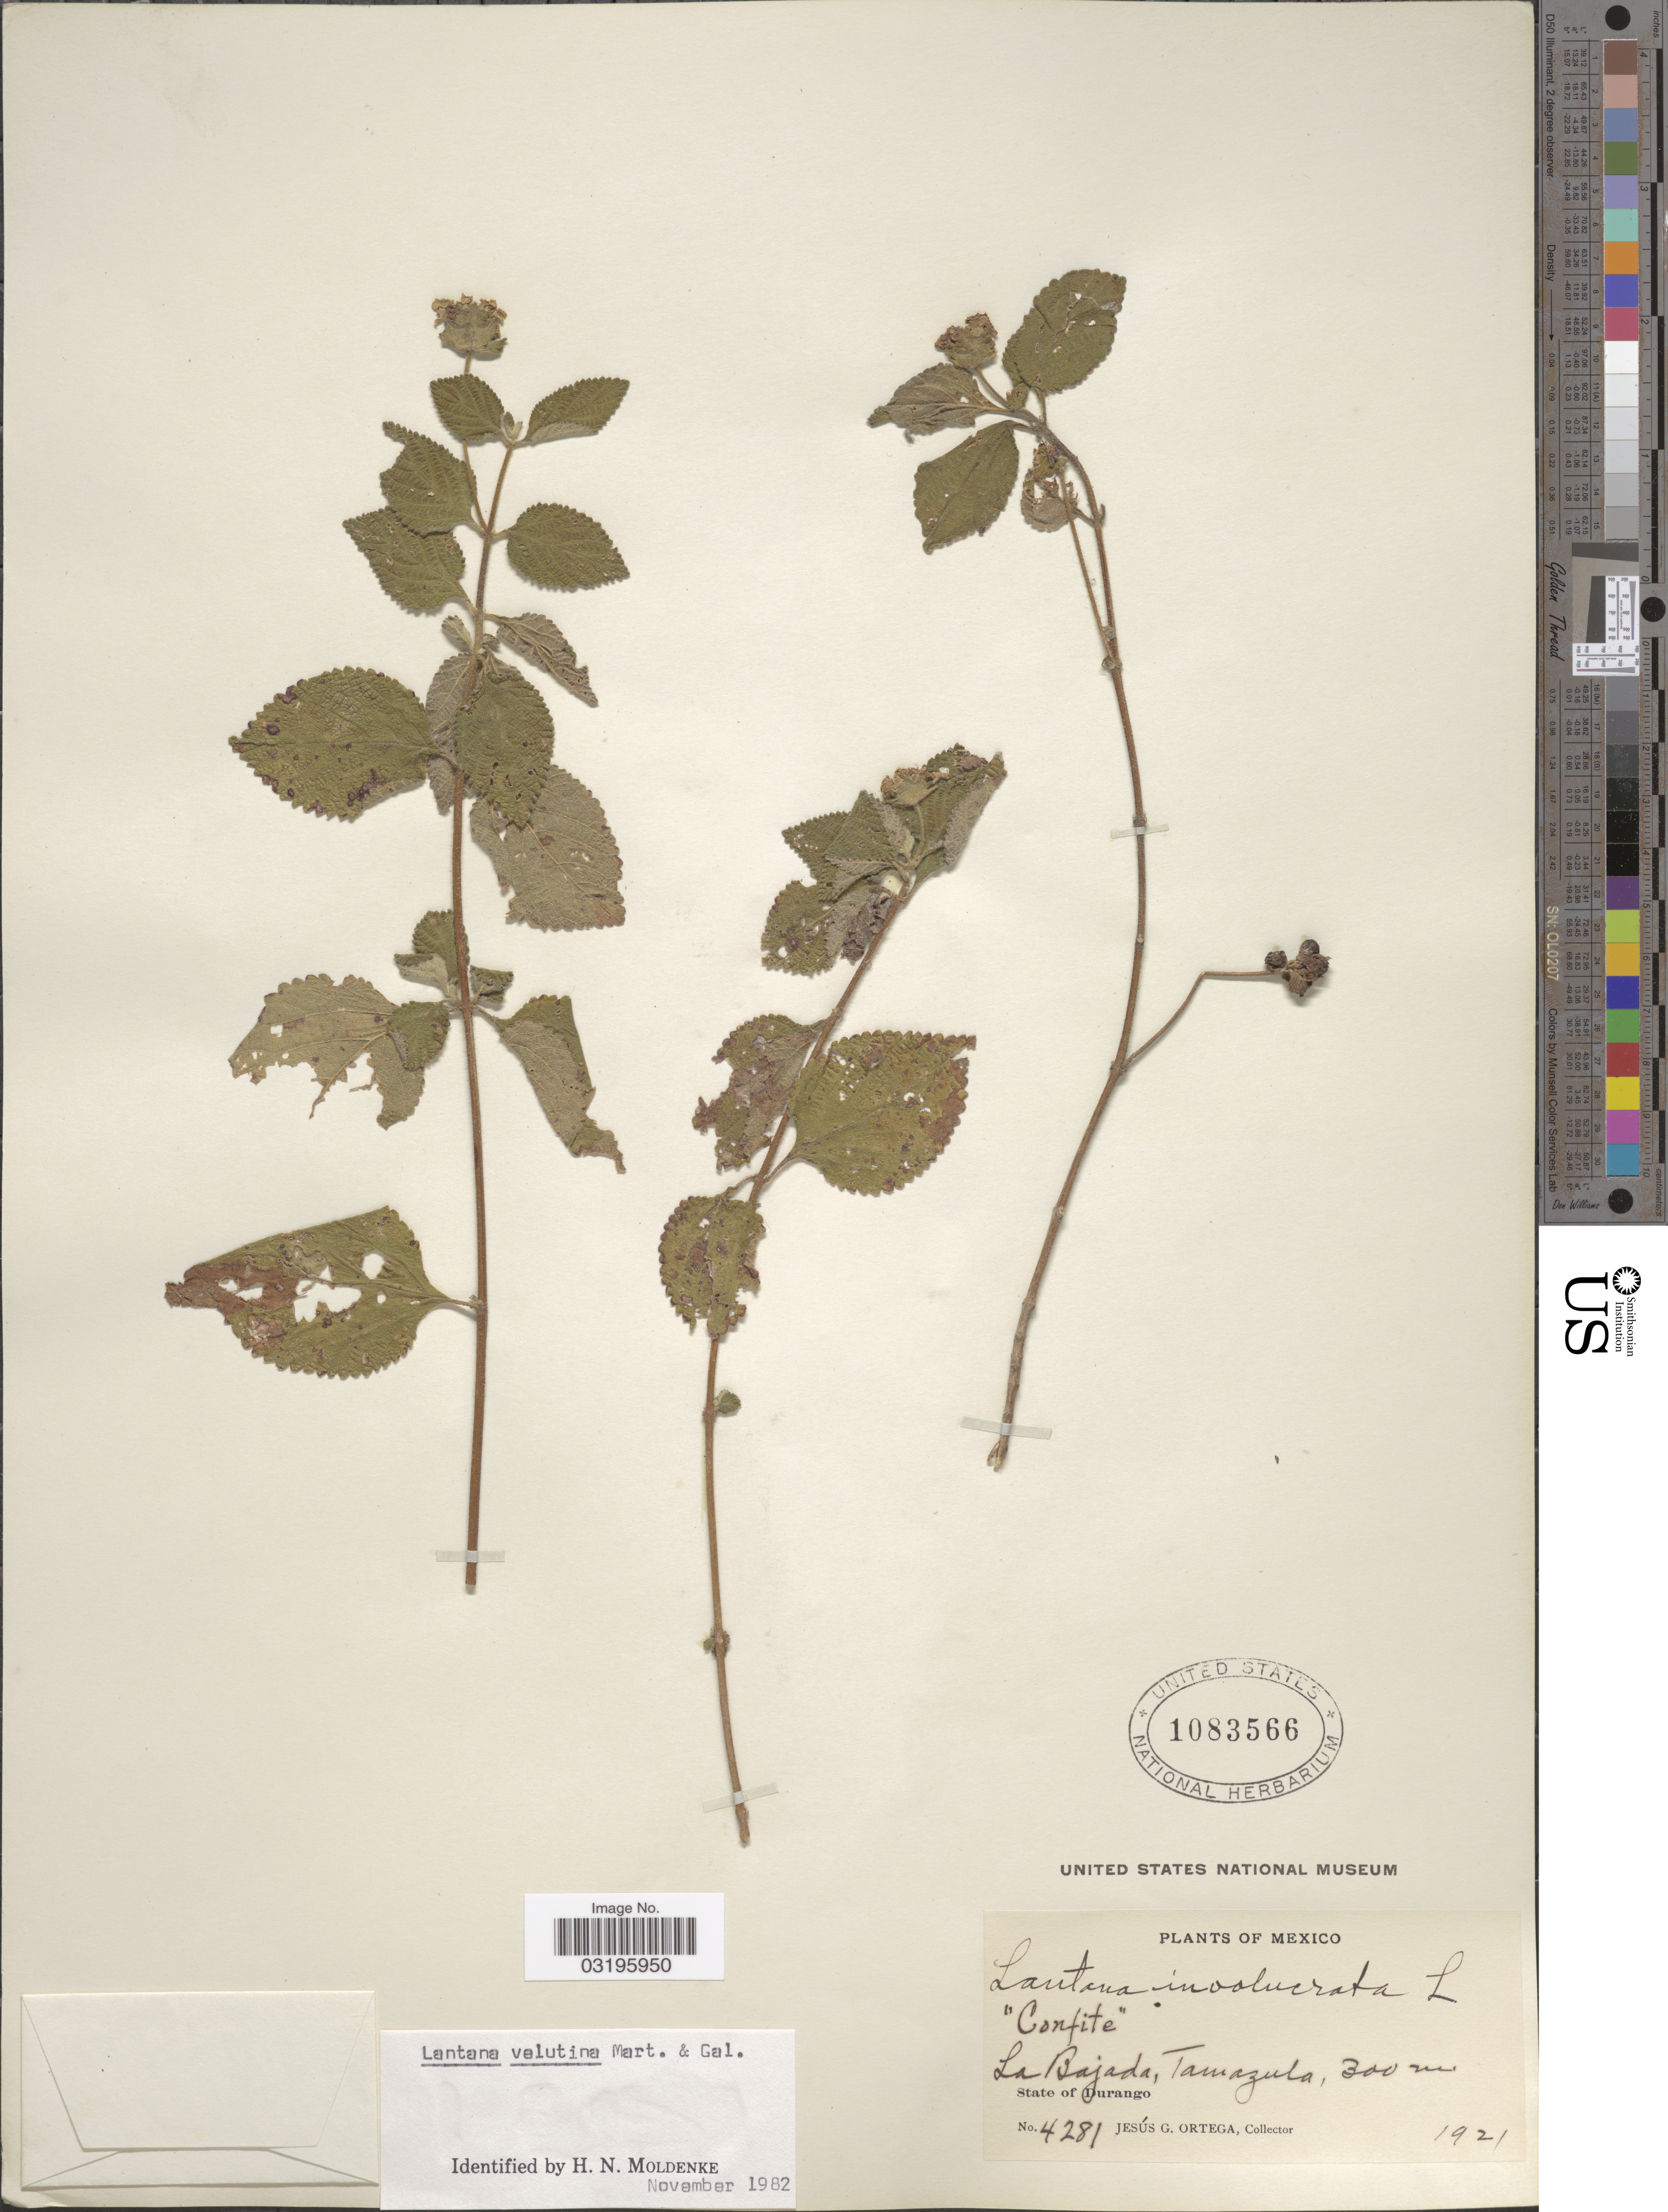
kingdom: Plantae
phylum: Tracheophyta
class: Magnoliopsida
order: Lamiales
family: Verbenaceae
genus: Lantana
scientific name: Lantana velutina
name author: M. Martens & Galeotti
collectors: J. Ortega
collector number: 4281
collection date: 1921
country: Mexico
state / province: Durango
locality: La Bajada, Tamazula.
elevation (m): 300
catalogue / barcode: US 1083566